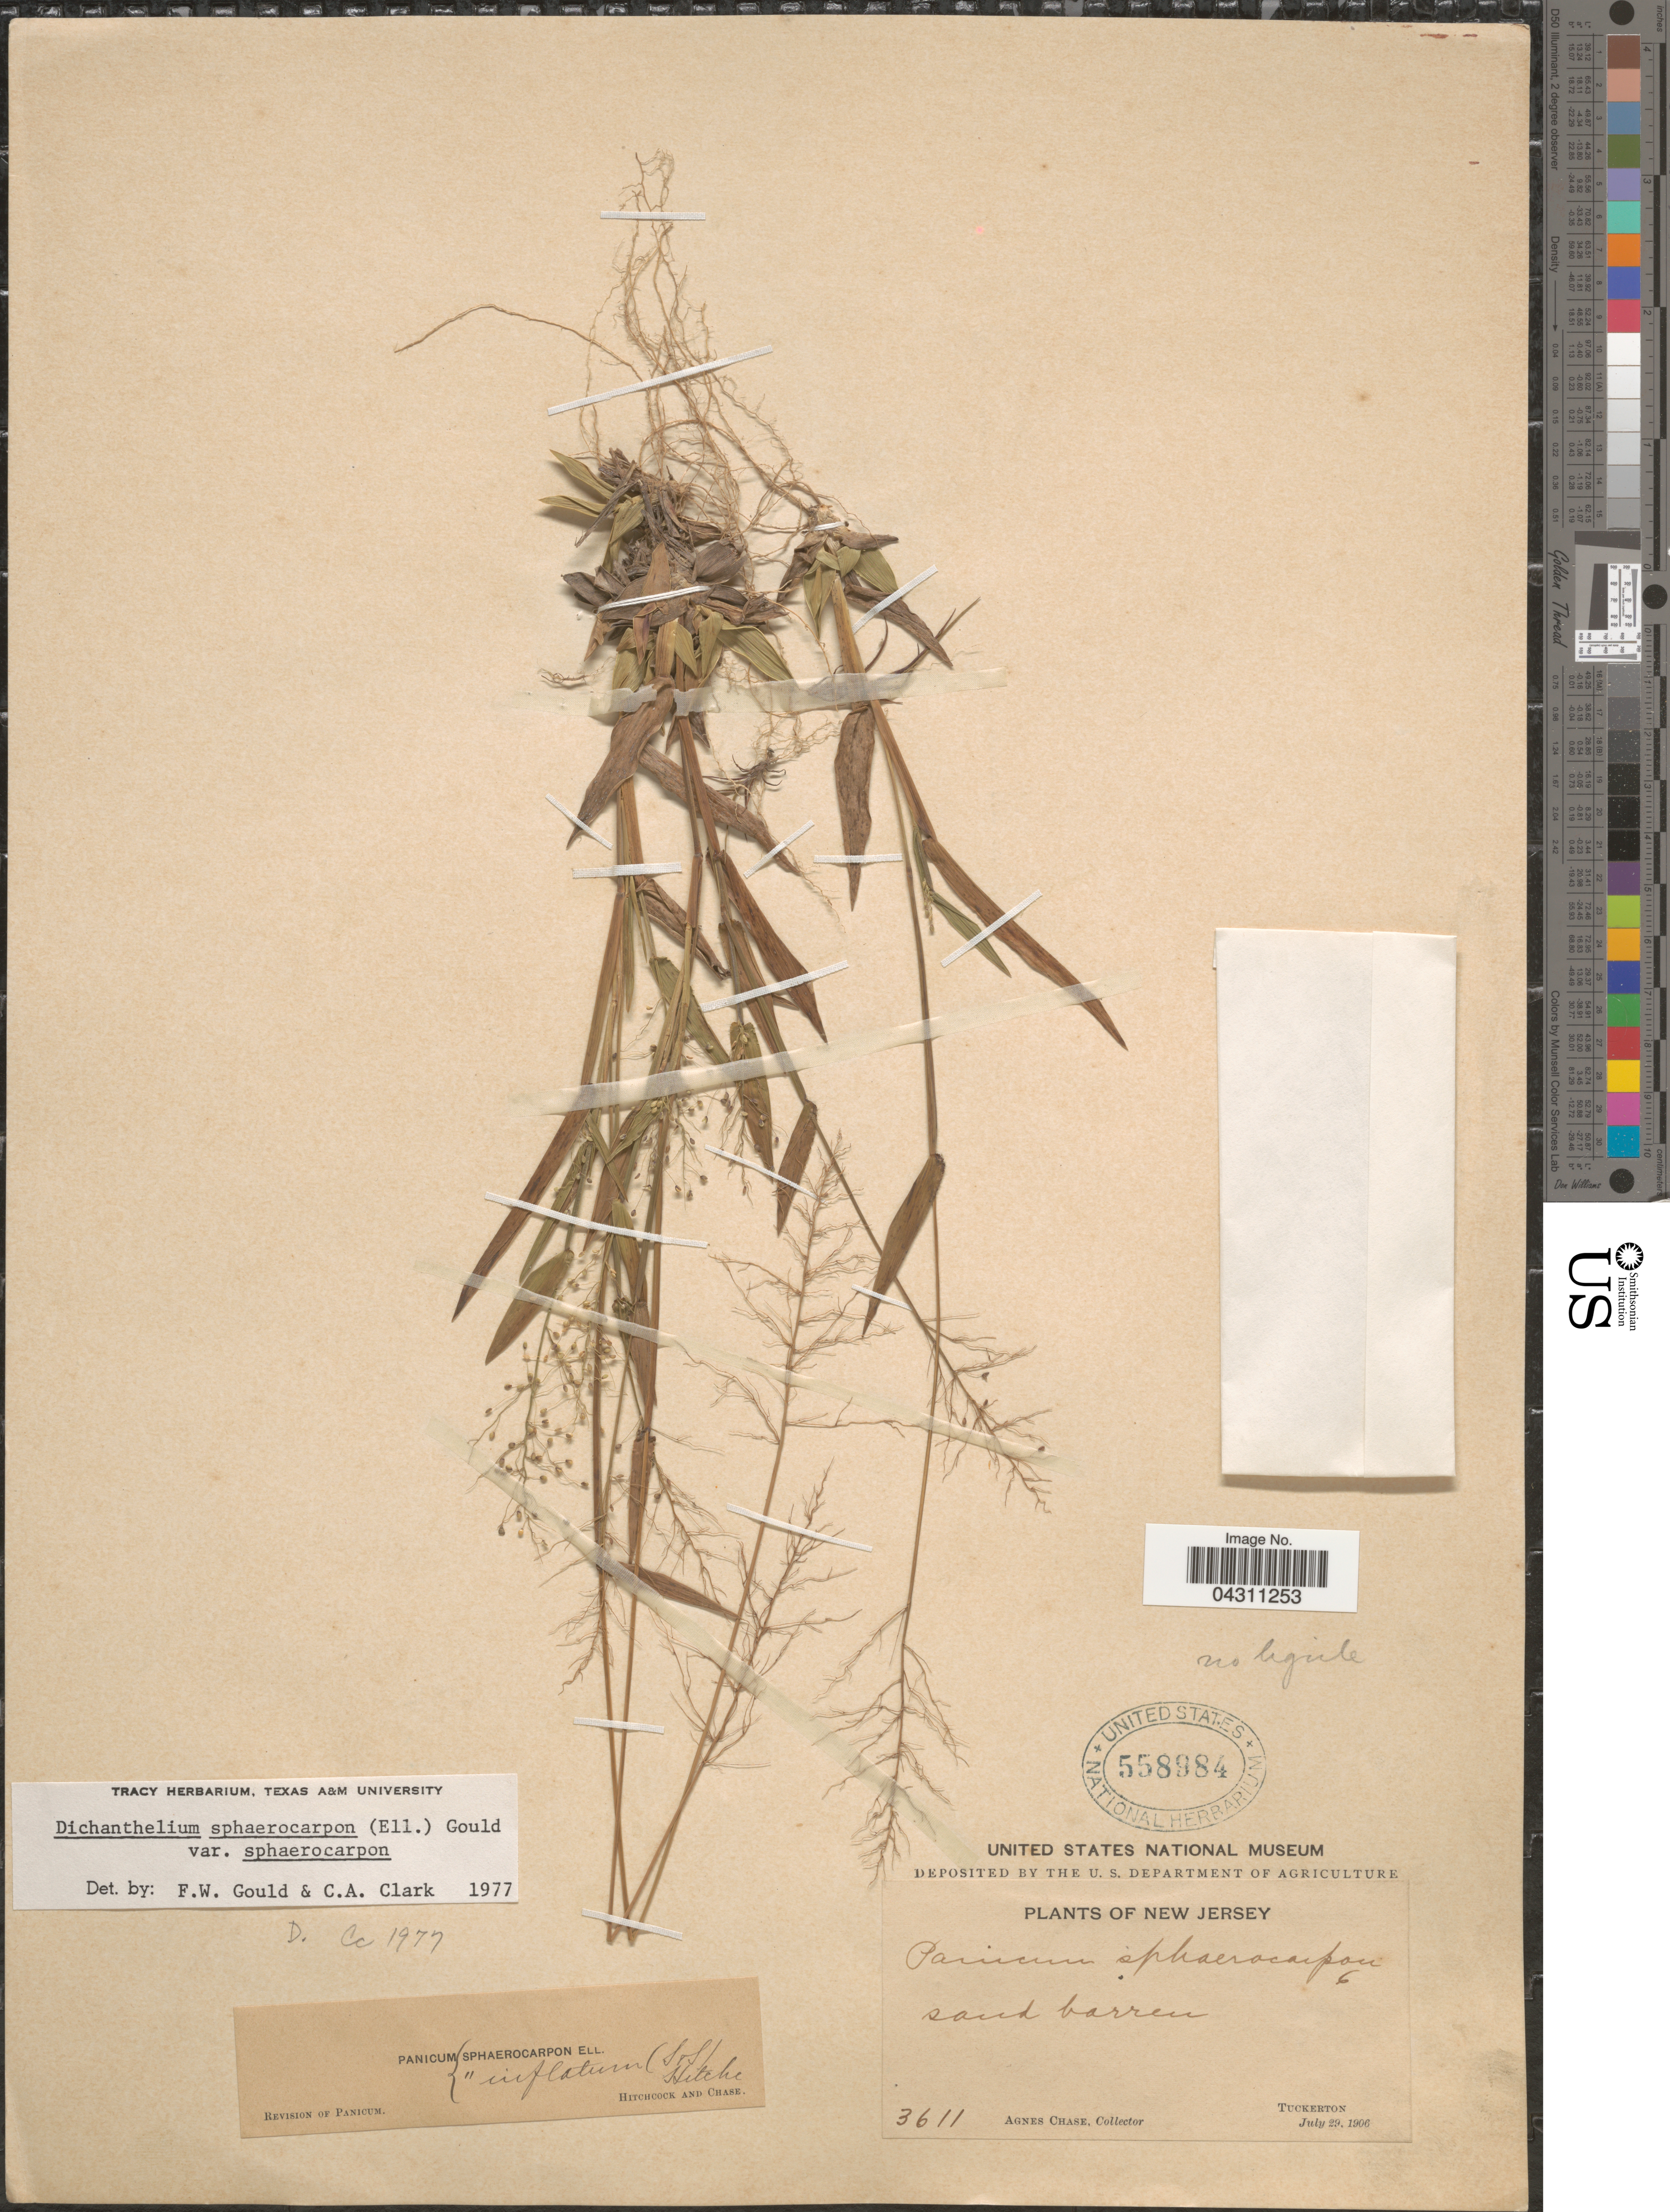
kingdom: Plantae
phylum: Tracheophyta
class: Liliopsida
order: Poales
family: Poaceae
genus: Dichanthelium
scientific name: Dichanthelium sphaerocarpon var. sphaerocarpon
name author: (Elliott) Gould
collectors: A. Chase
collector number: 3611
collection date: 1906-07-29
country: United States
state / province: New Jersey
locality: Sand barren. Tuckerton.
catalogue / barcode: US 558984